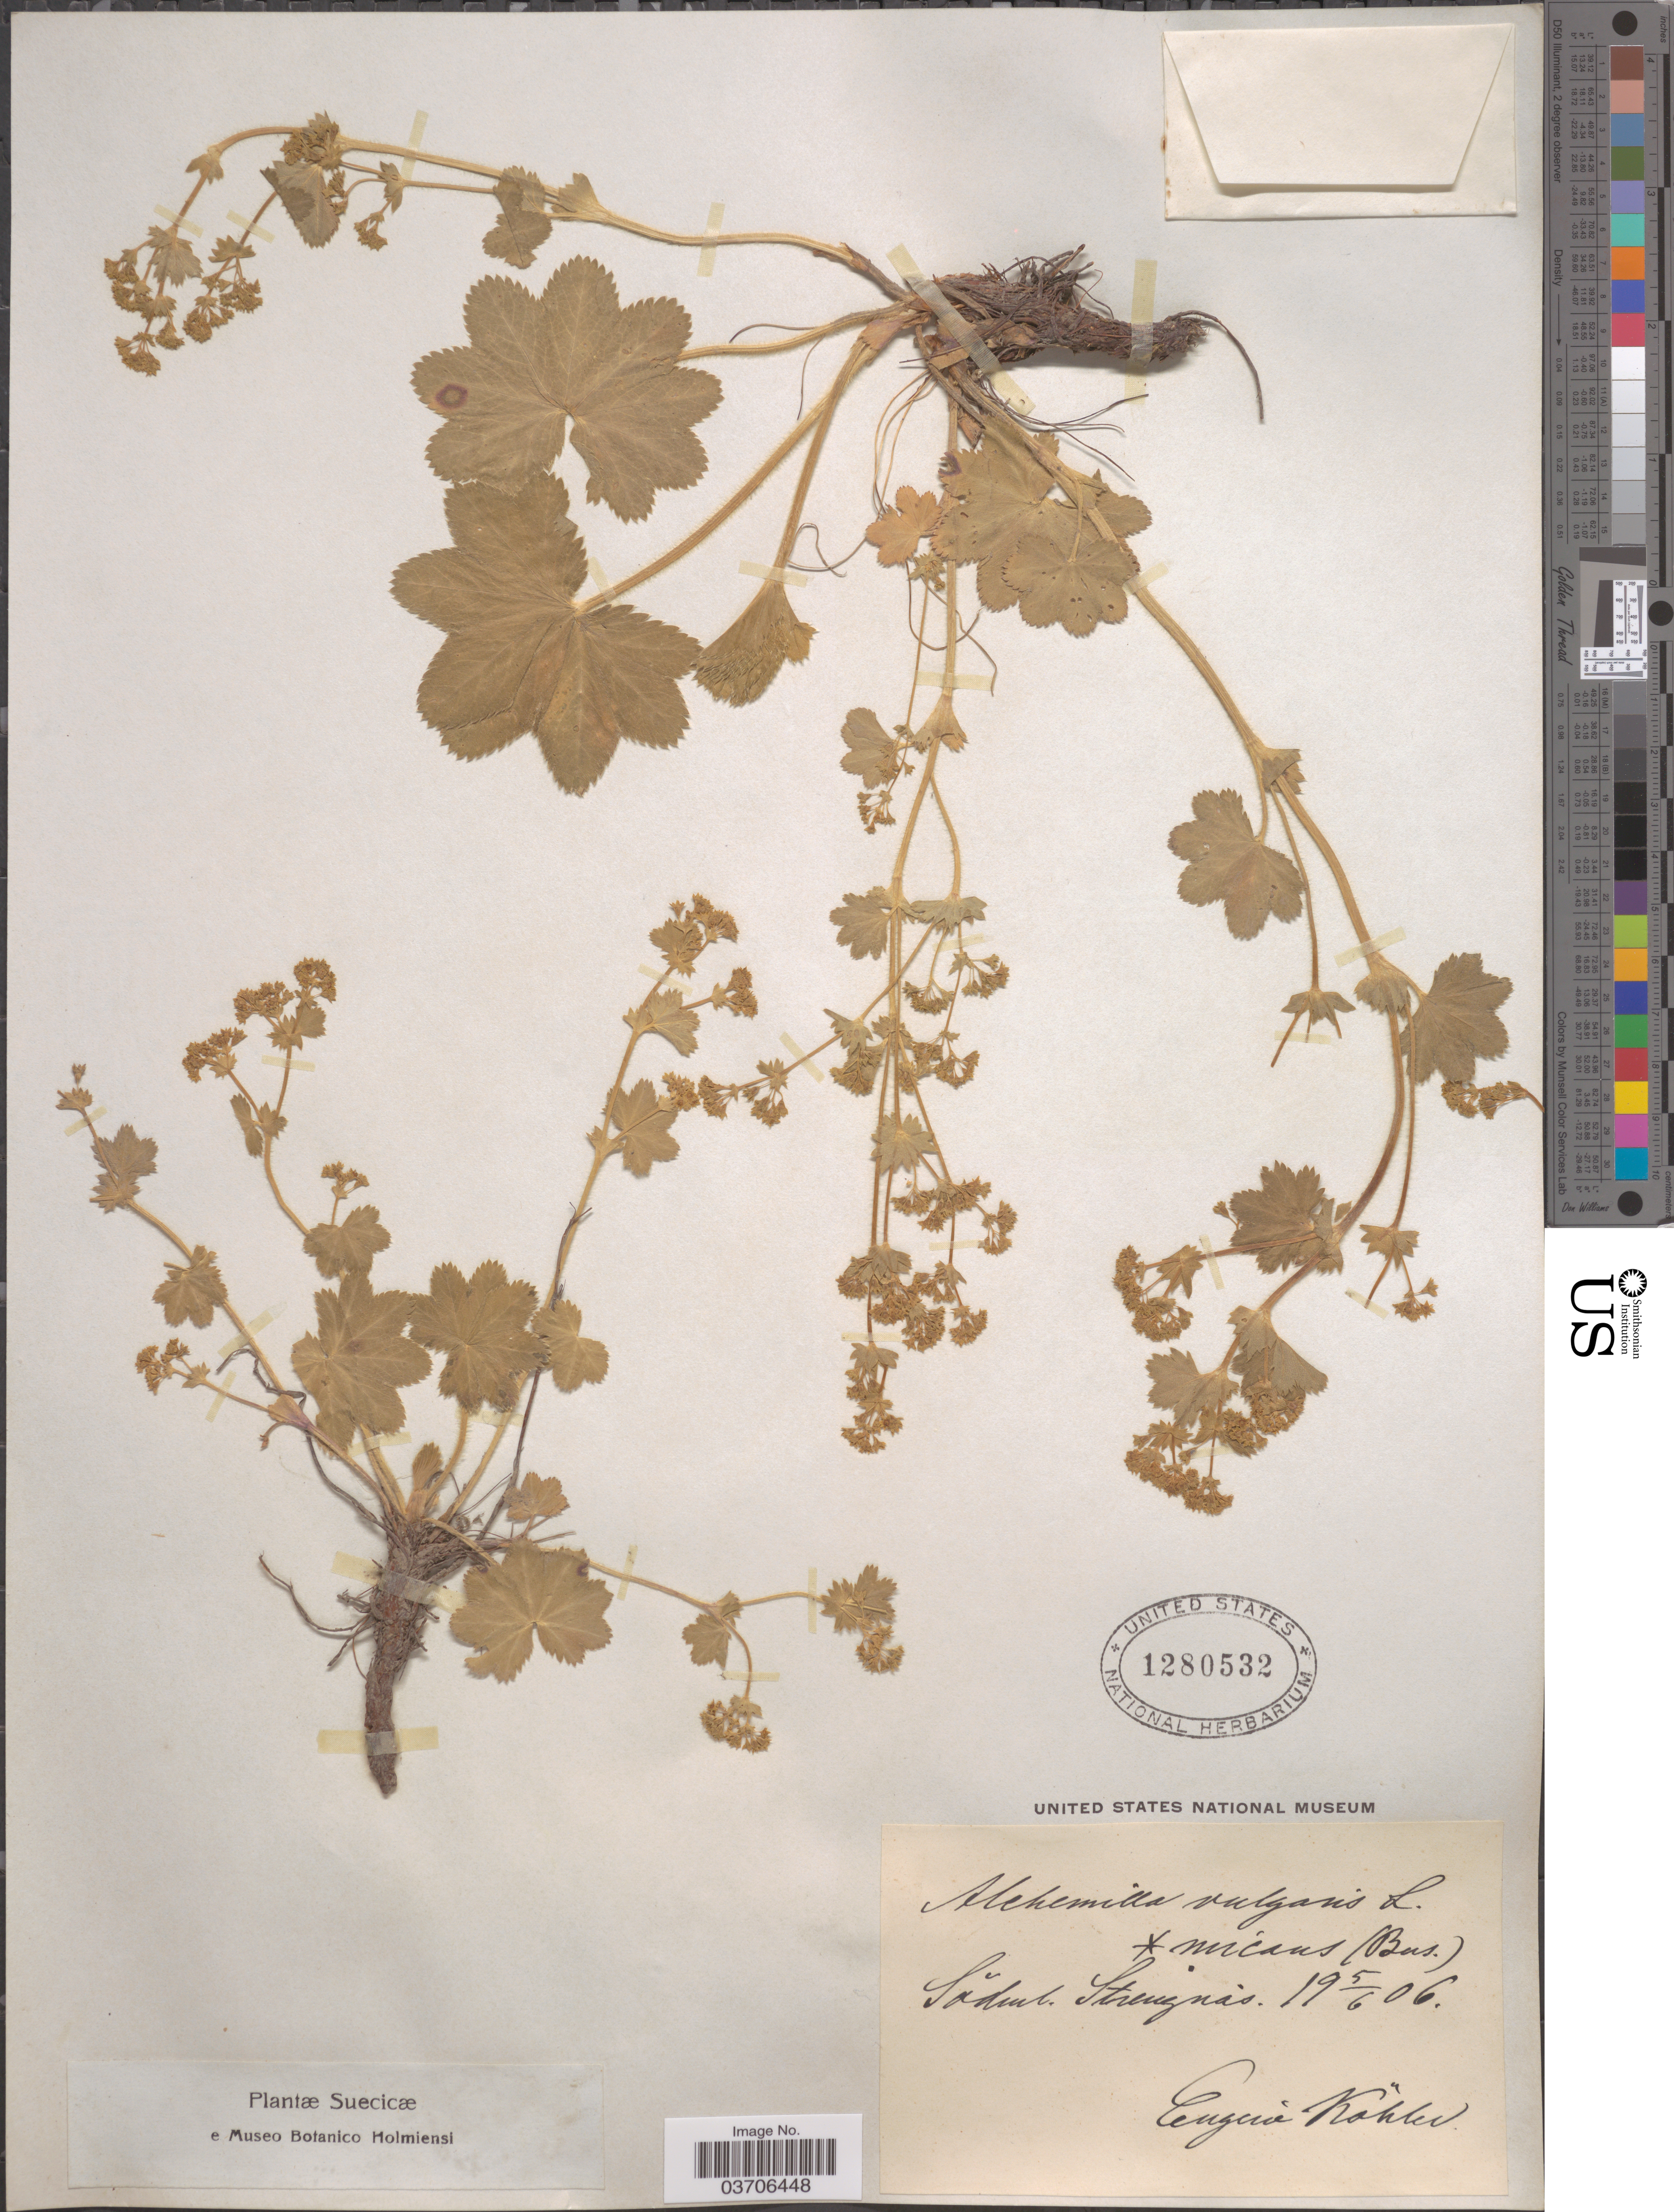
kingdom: Plantae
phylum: Tracheophyta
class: Magnoliopsida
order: Rosales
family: Rosaceae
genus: Alchemilla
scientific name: Alchemilla vulgaris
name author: L.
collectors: E. Kohler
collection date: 1906-06-05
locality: Sðdml. Strengnás. [interpreted]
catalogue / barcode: US 1280532